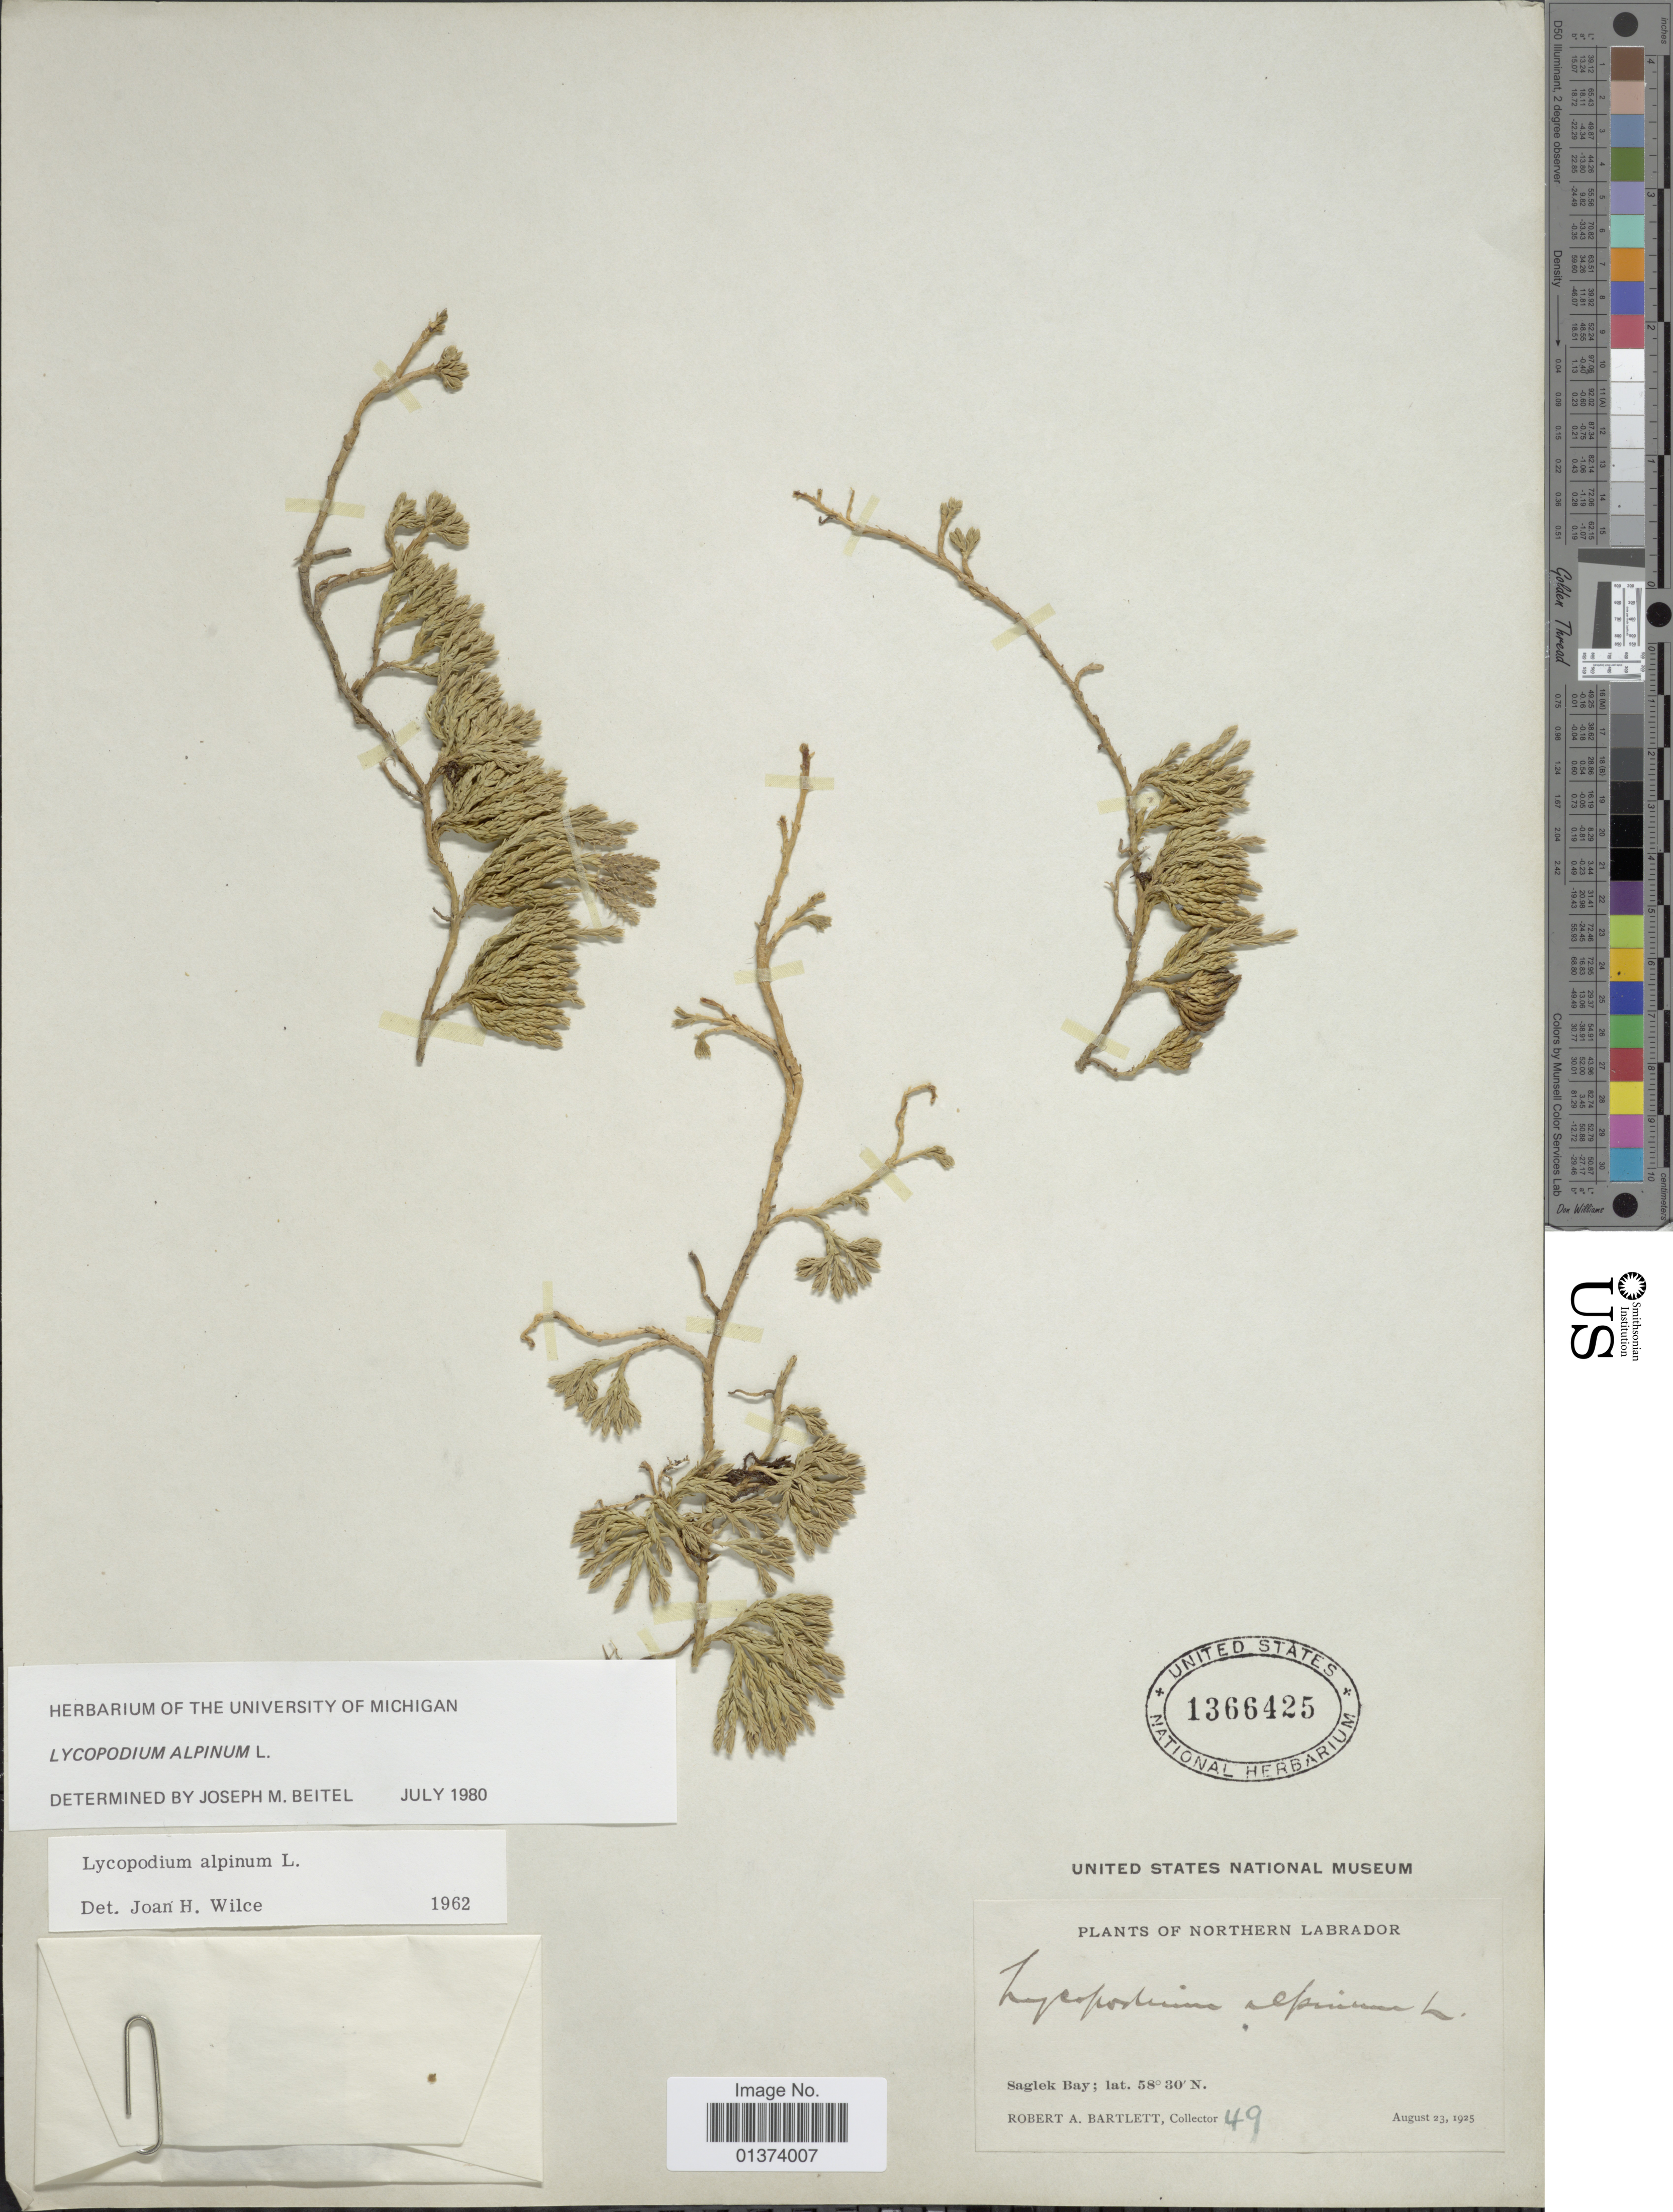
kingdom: Plantae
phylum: Tracheophyta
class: Lycopodiopsida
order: Lycopodiales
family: Lycopodiaceae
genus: Diphasiastrum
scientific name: Diphasiastrum alpinum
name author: (L.) Holub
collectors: R. A. Bartlett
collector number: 49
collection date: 1925-08-23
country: Greenland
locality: Northern Labrador, Saglek Bay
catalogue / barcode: US 1366425